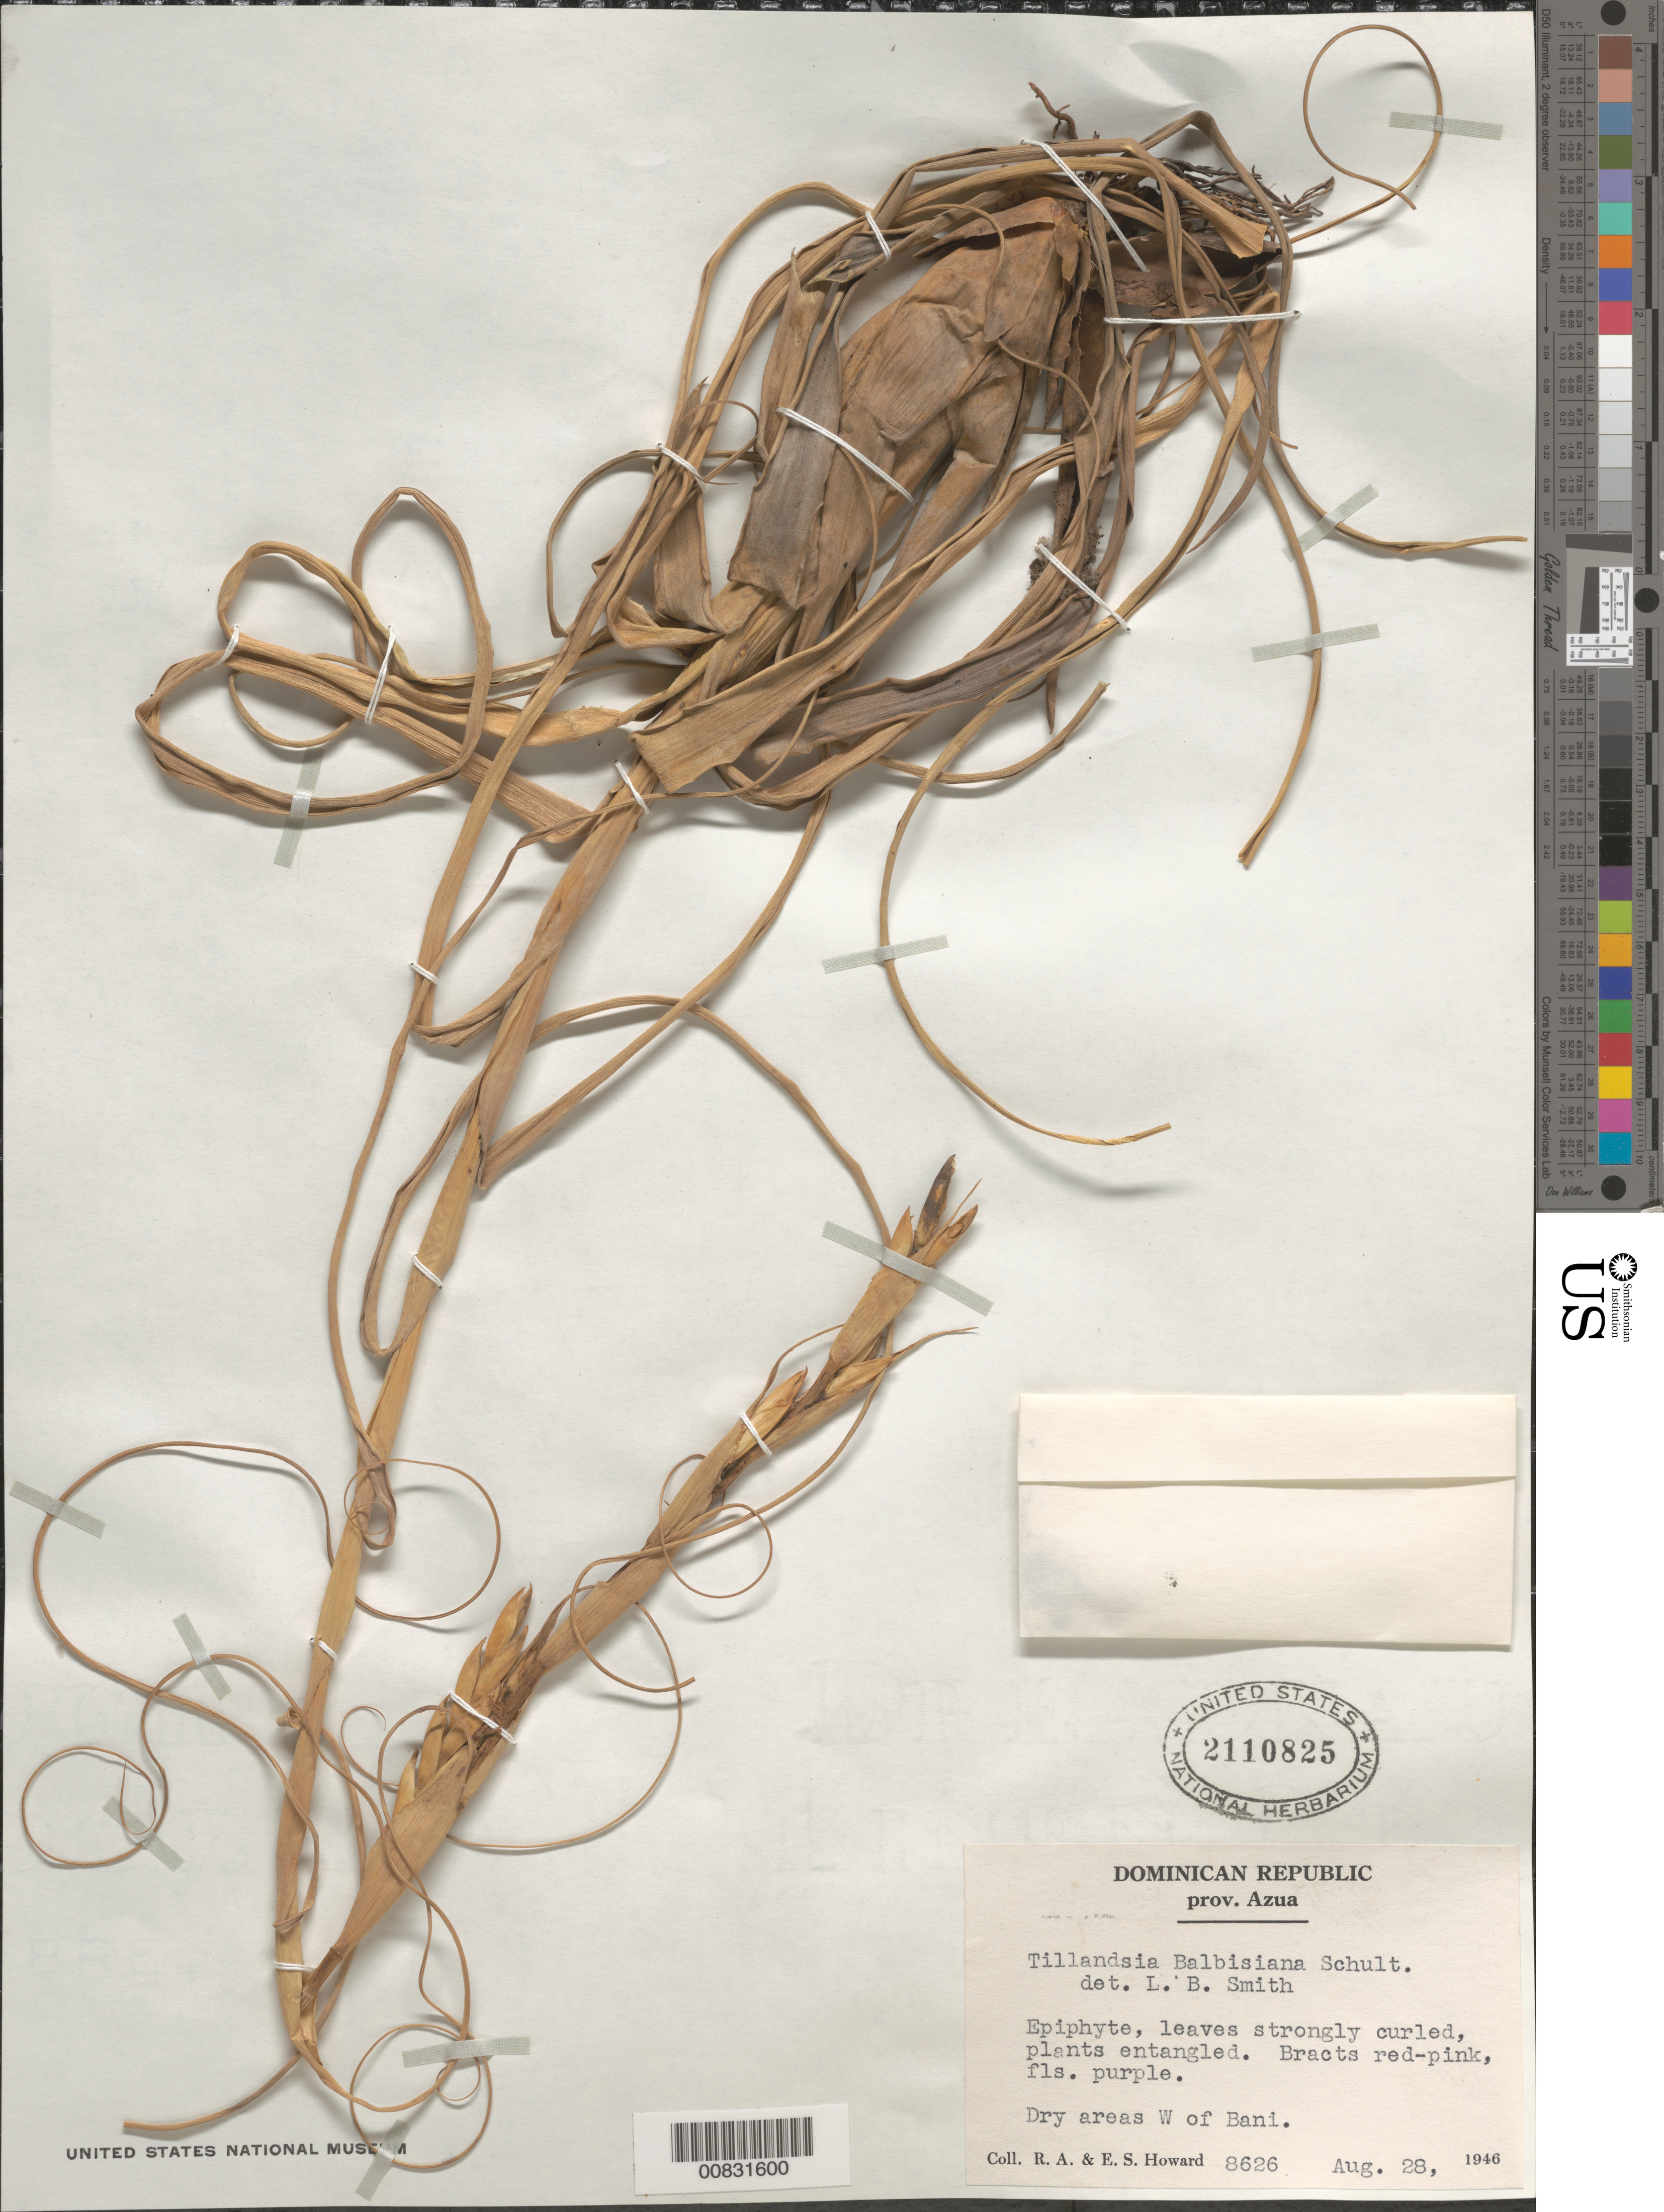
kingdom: Plantae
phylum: Tracheophyta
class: Liliopsida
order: Poales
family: Bromeliaceae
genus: Tillandsia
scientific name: Tillandsia balbisiana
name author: Schult. f.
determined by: Smith, Lyman B., (US), NMNH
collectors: R. A. Howard & E. S. Howard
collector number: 8626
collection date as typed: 28 Aug 1946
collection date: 1946-08-28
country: Dominican Republic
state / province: Azua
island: Hispaniola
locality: Dry areas W of Bani.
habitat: Dry areas.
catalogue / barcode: US 2110825